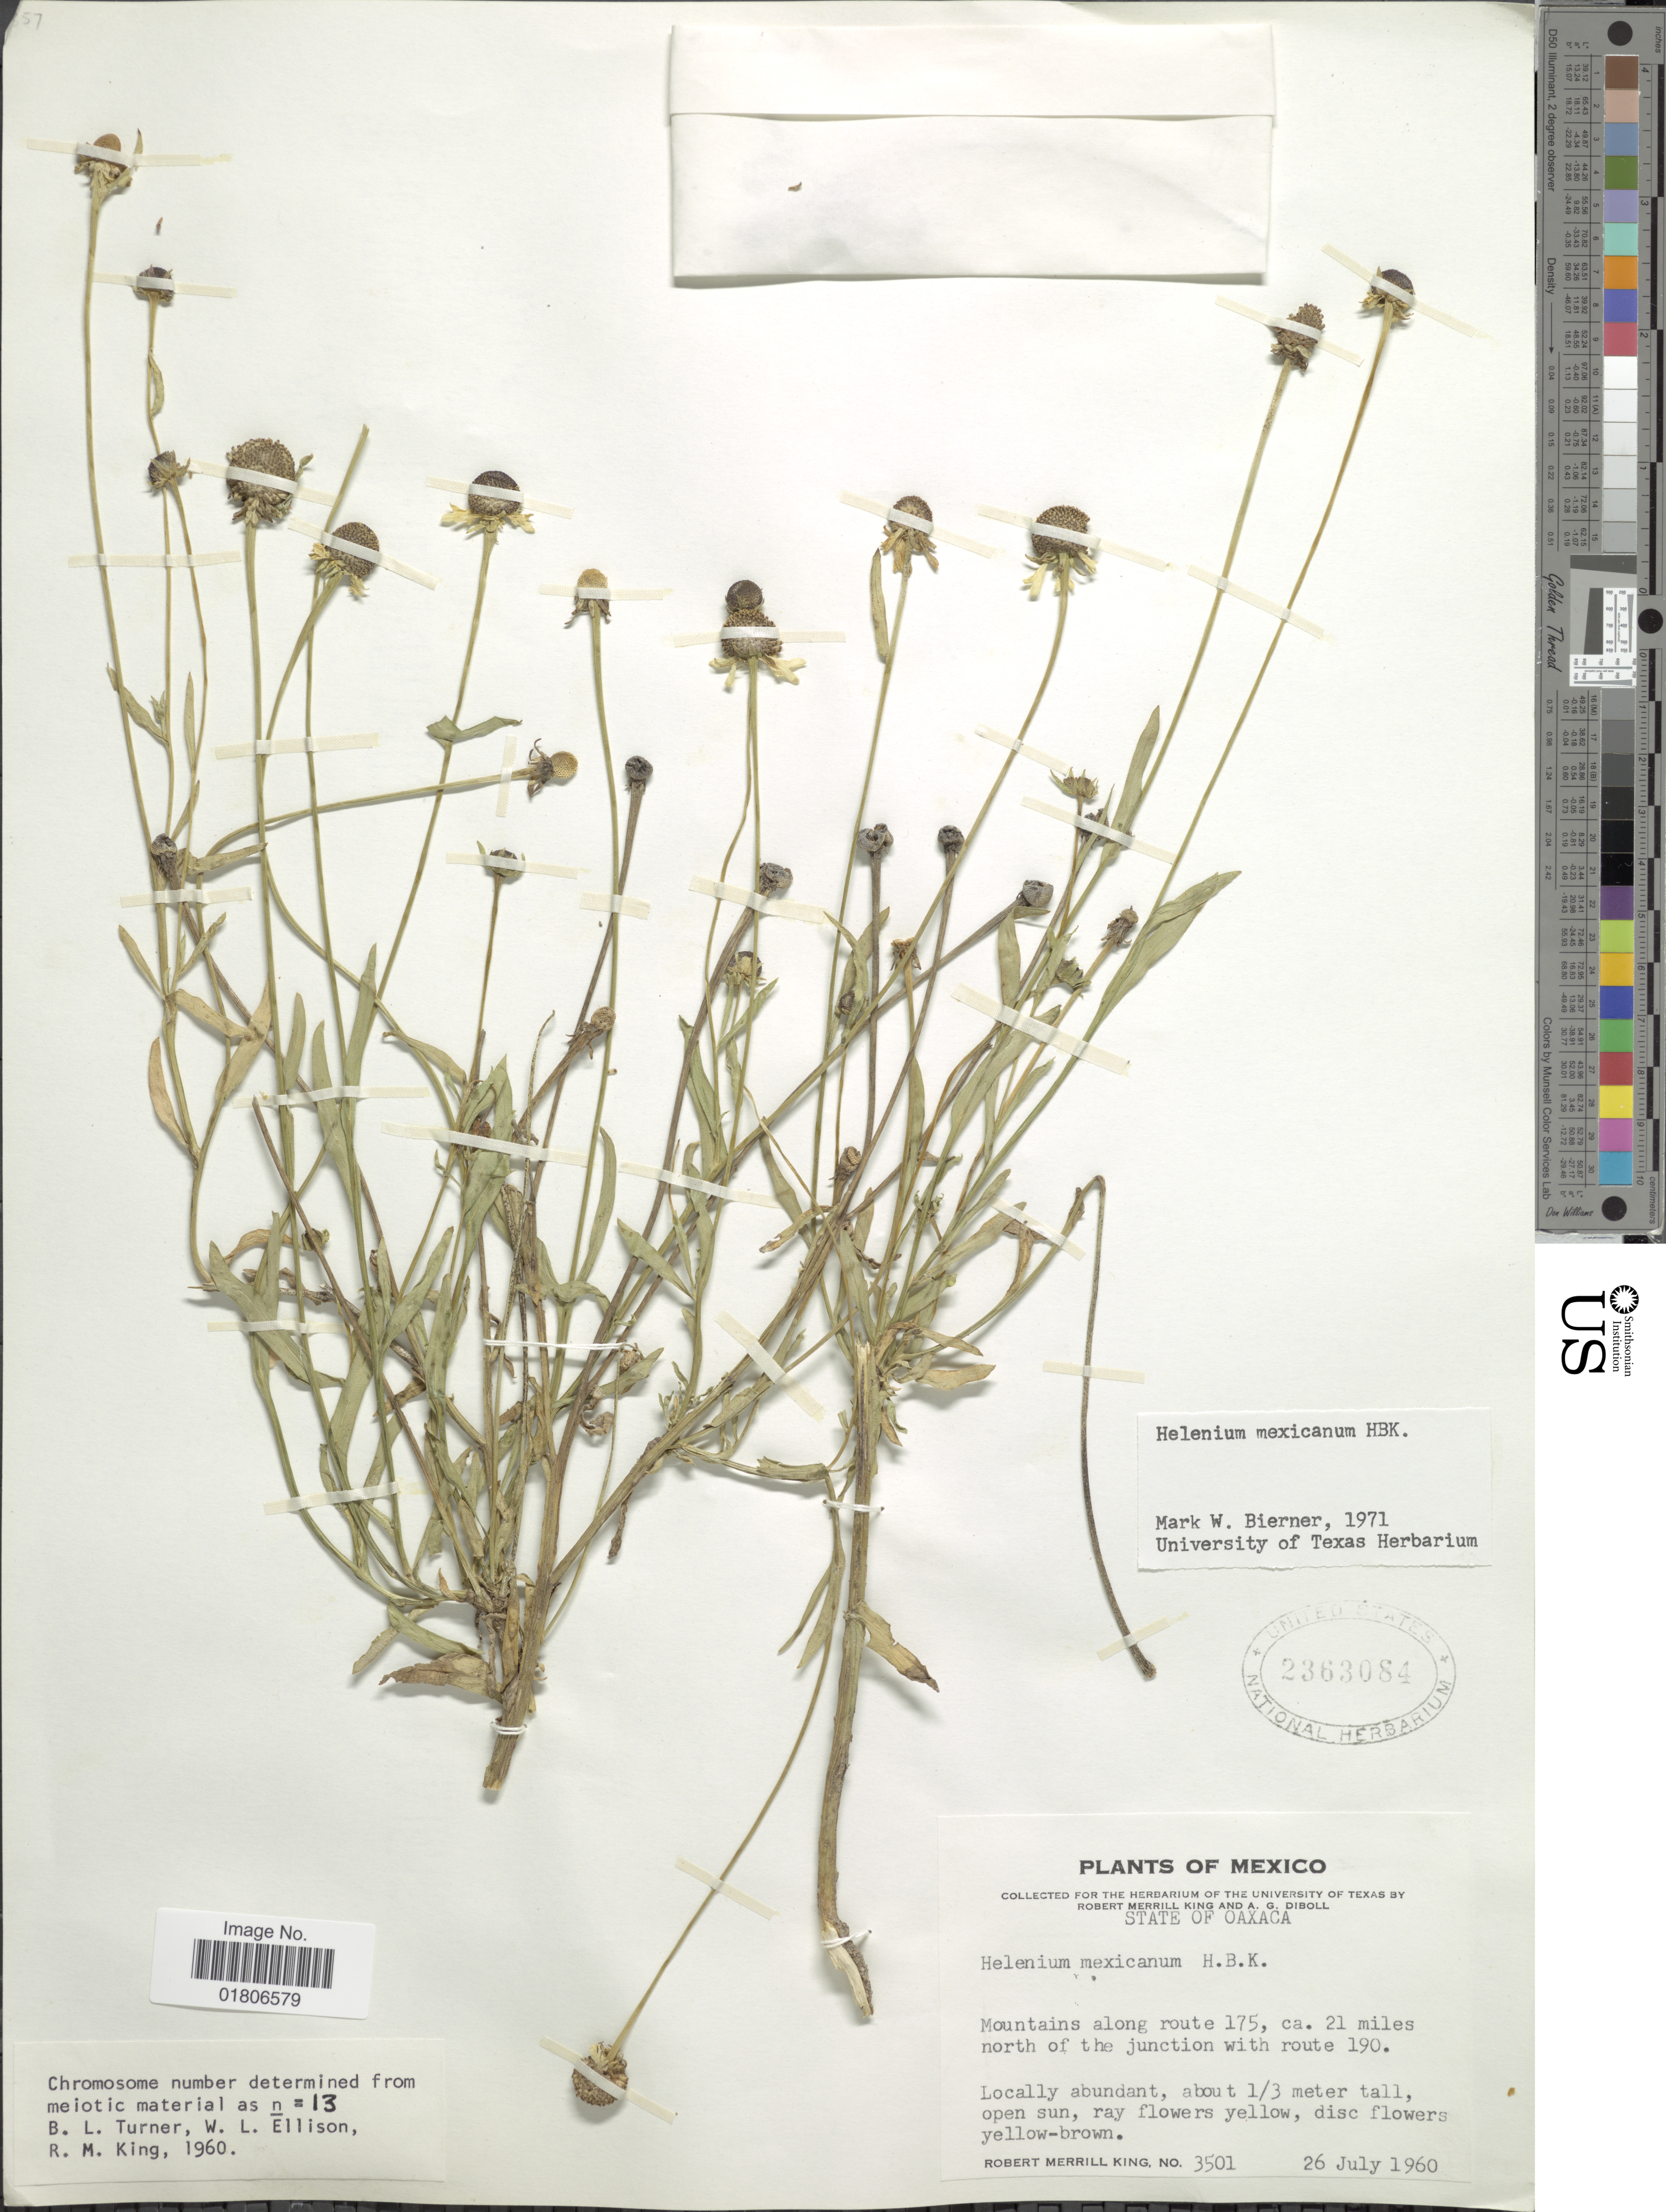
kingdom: Plantae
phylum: Tracheophyta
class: Magnoliopsida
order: Asterales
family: Asteraceae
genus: Helenium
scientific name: Helenium mexicanum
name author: Kunth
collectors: R. M. King & A. Diboll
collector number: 3501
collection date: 1960-07-26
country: Mexico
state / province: Oaxaca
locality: Mountains along route 175, ca. 21 miles north of the junction with route 190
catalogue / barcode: US 2363084